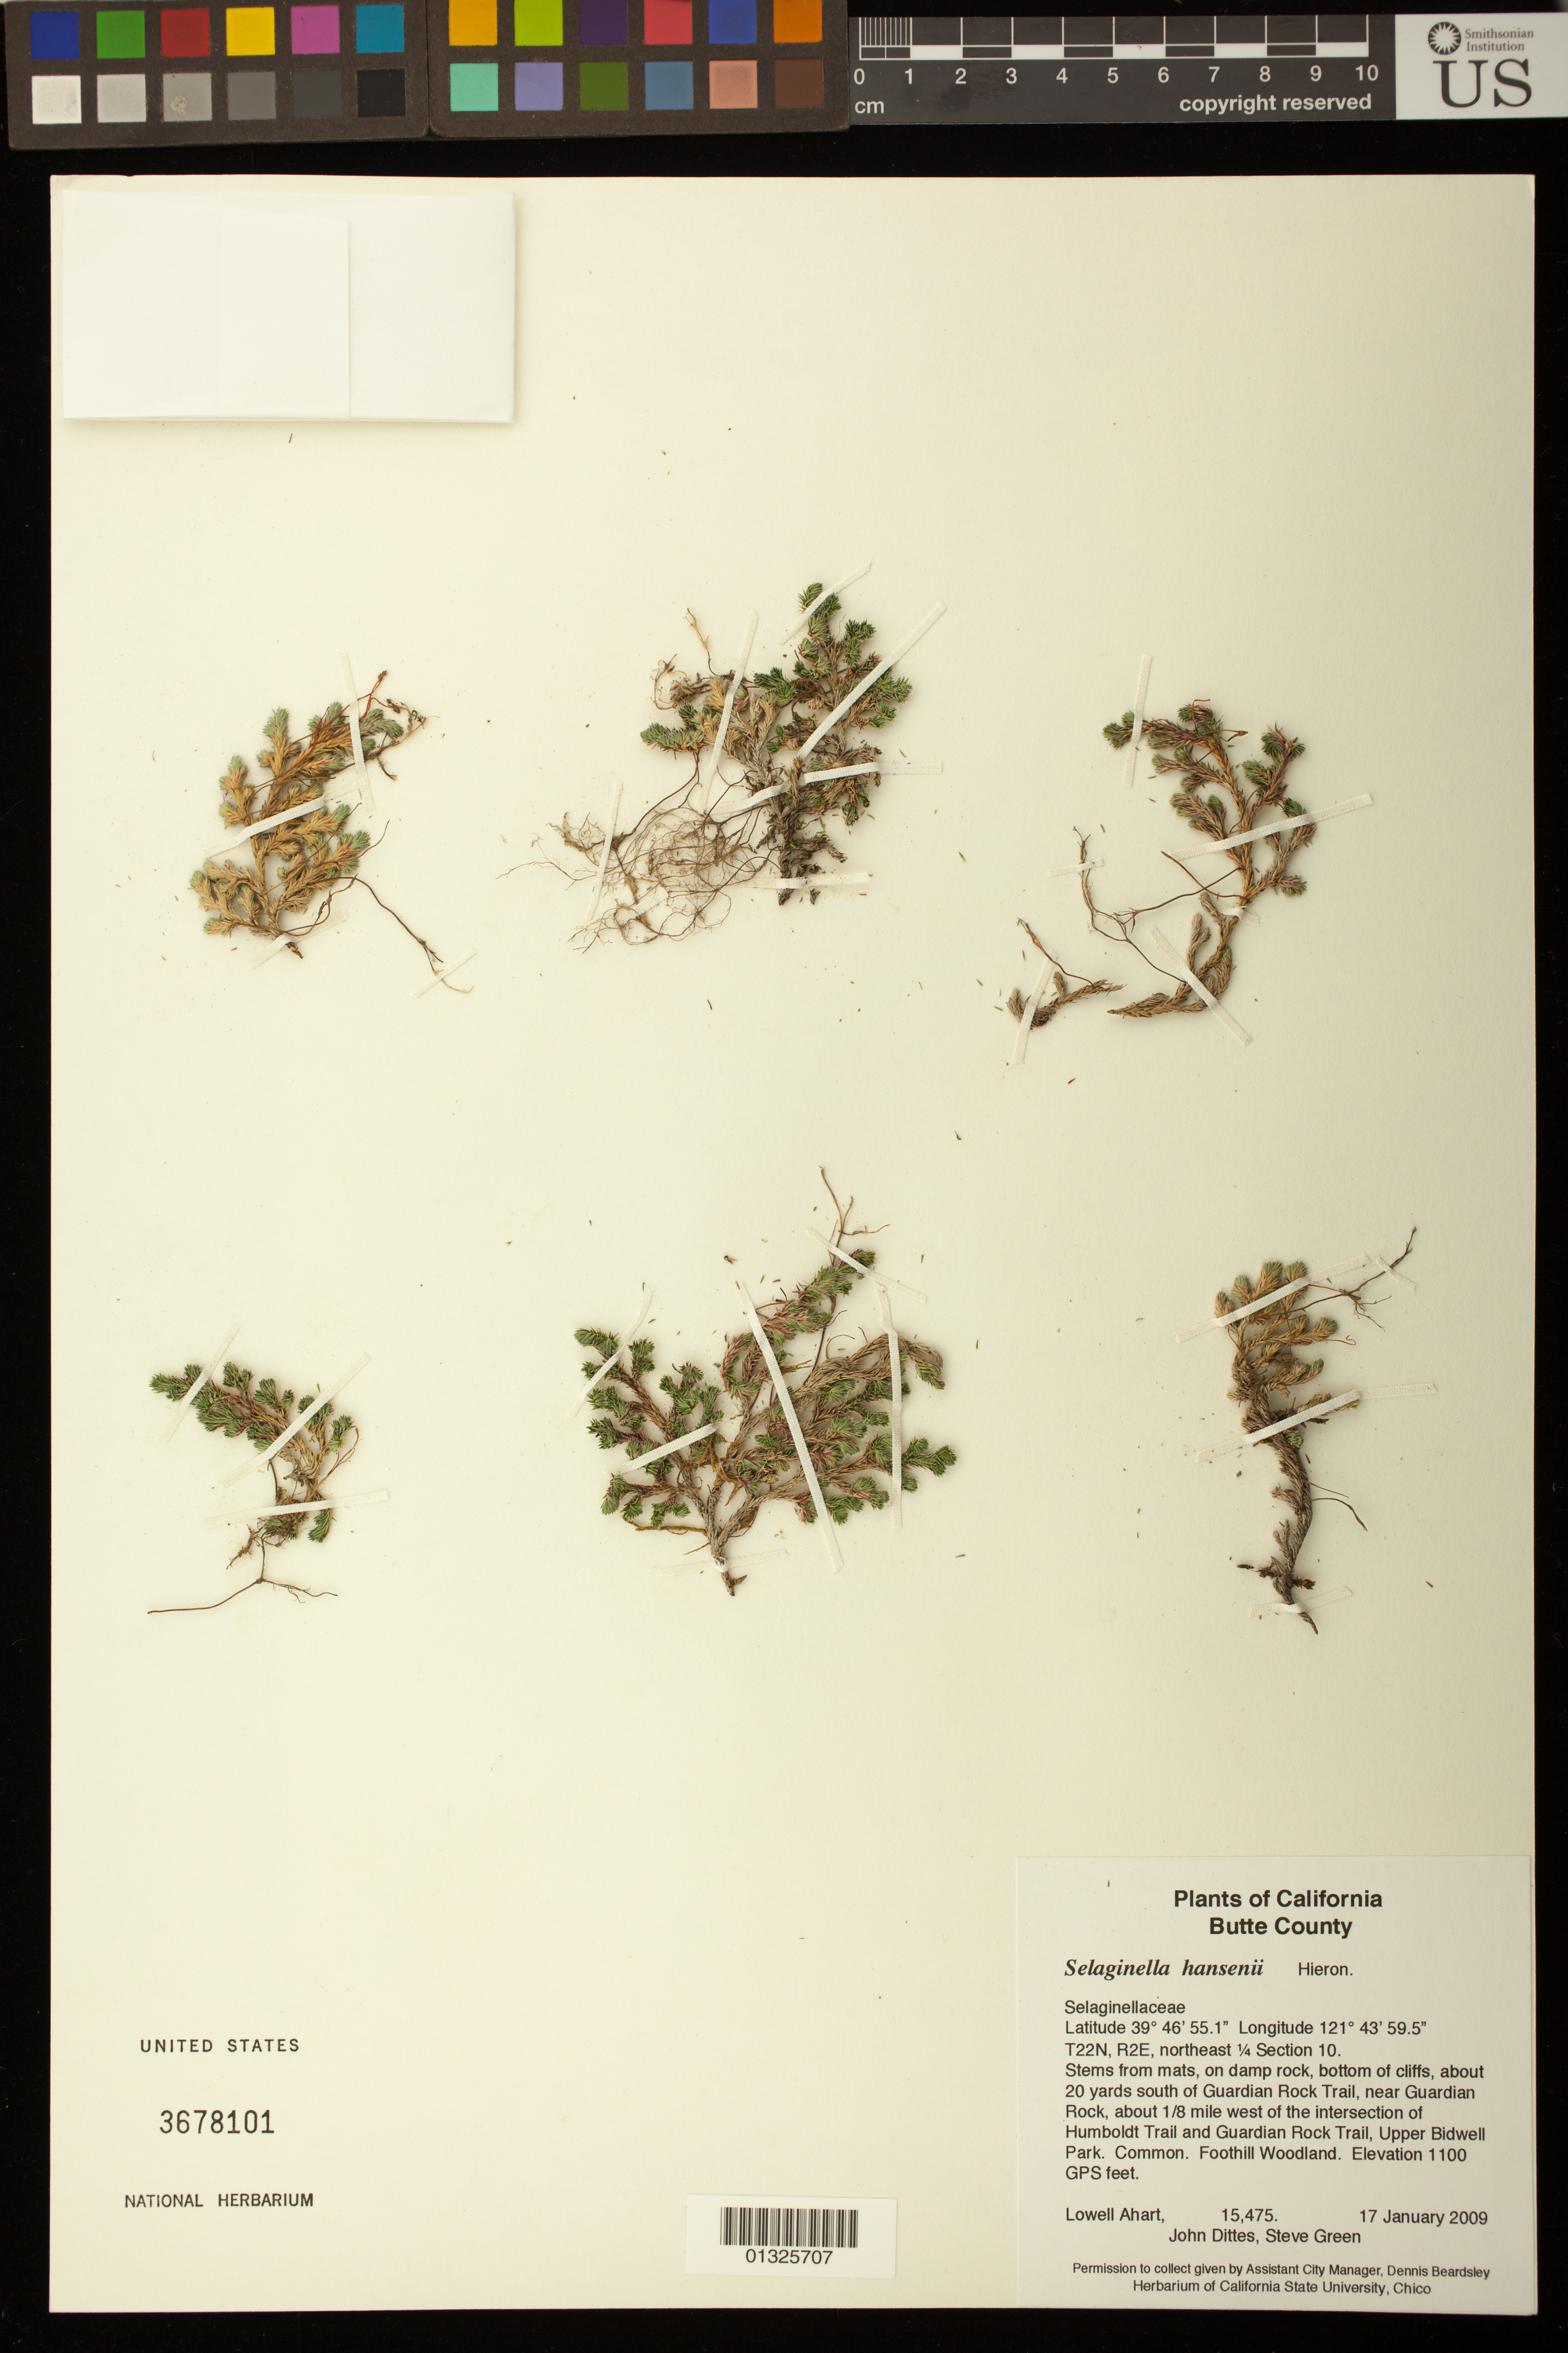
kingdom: Plantae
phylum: Tracheophyta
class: Lycopodiopsida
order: Selaginellales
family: Selaginellaceae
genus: Selaginella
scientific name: Selaginella hansenii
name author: Hieron.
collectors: L. Ahart, J. Dittes & S. Green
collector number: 15475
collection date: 2009-01-17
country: United States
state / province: California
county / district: Butte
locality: About 20 yards south of Guardian Rock Trail, near Guardian Rock, about 1/8 mile west of the intersection of Humboldt Trail and Guardian Rock Trail, Upper Bidwell Park.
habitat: Foothill Woodland.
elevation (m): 335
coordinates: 39 46 55.1, 121 43 59.5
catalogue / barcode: US 3678101